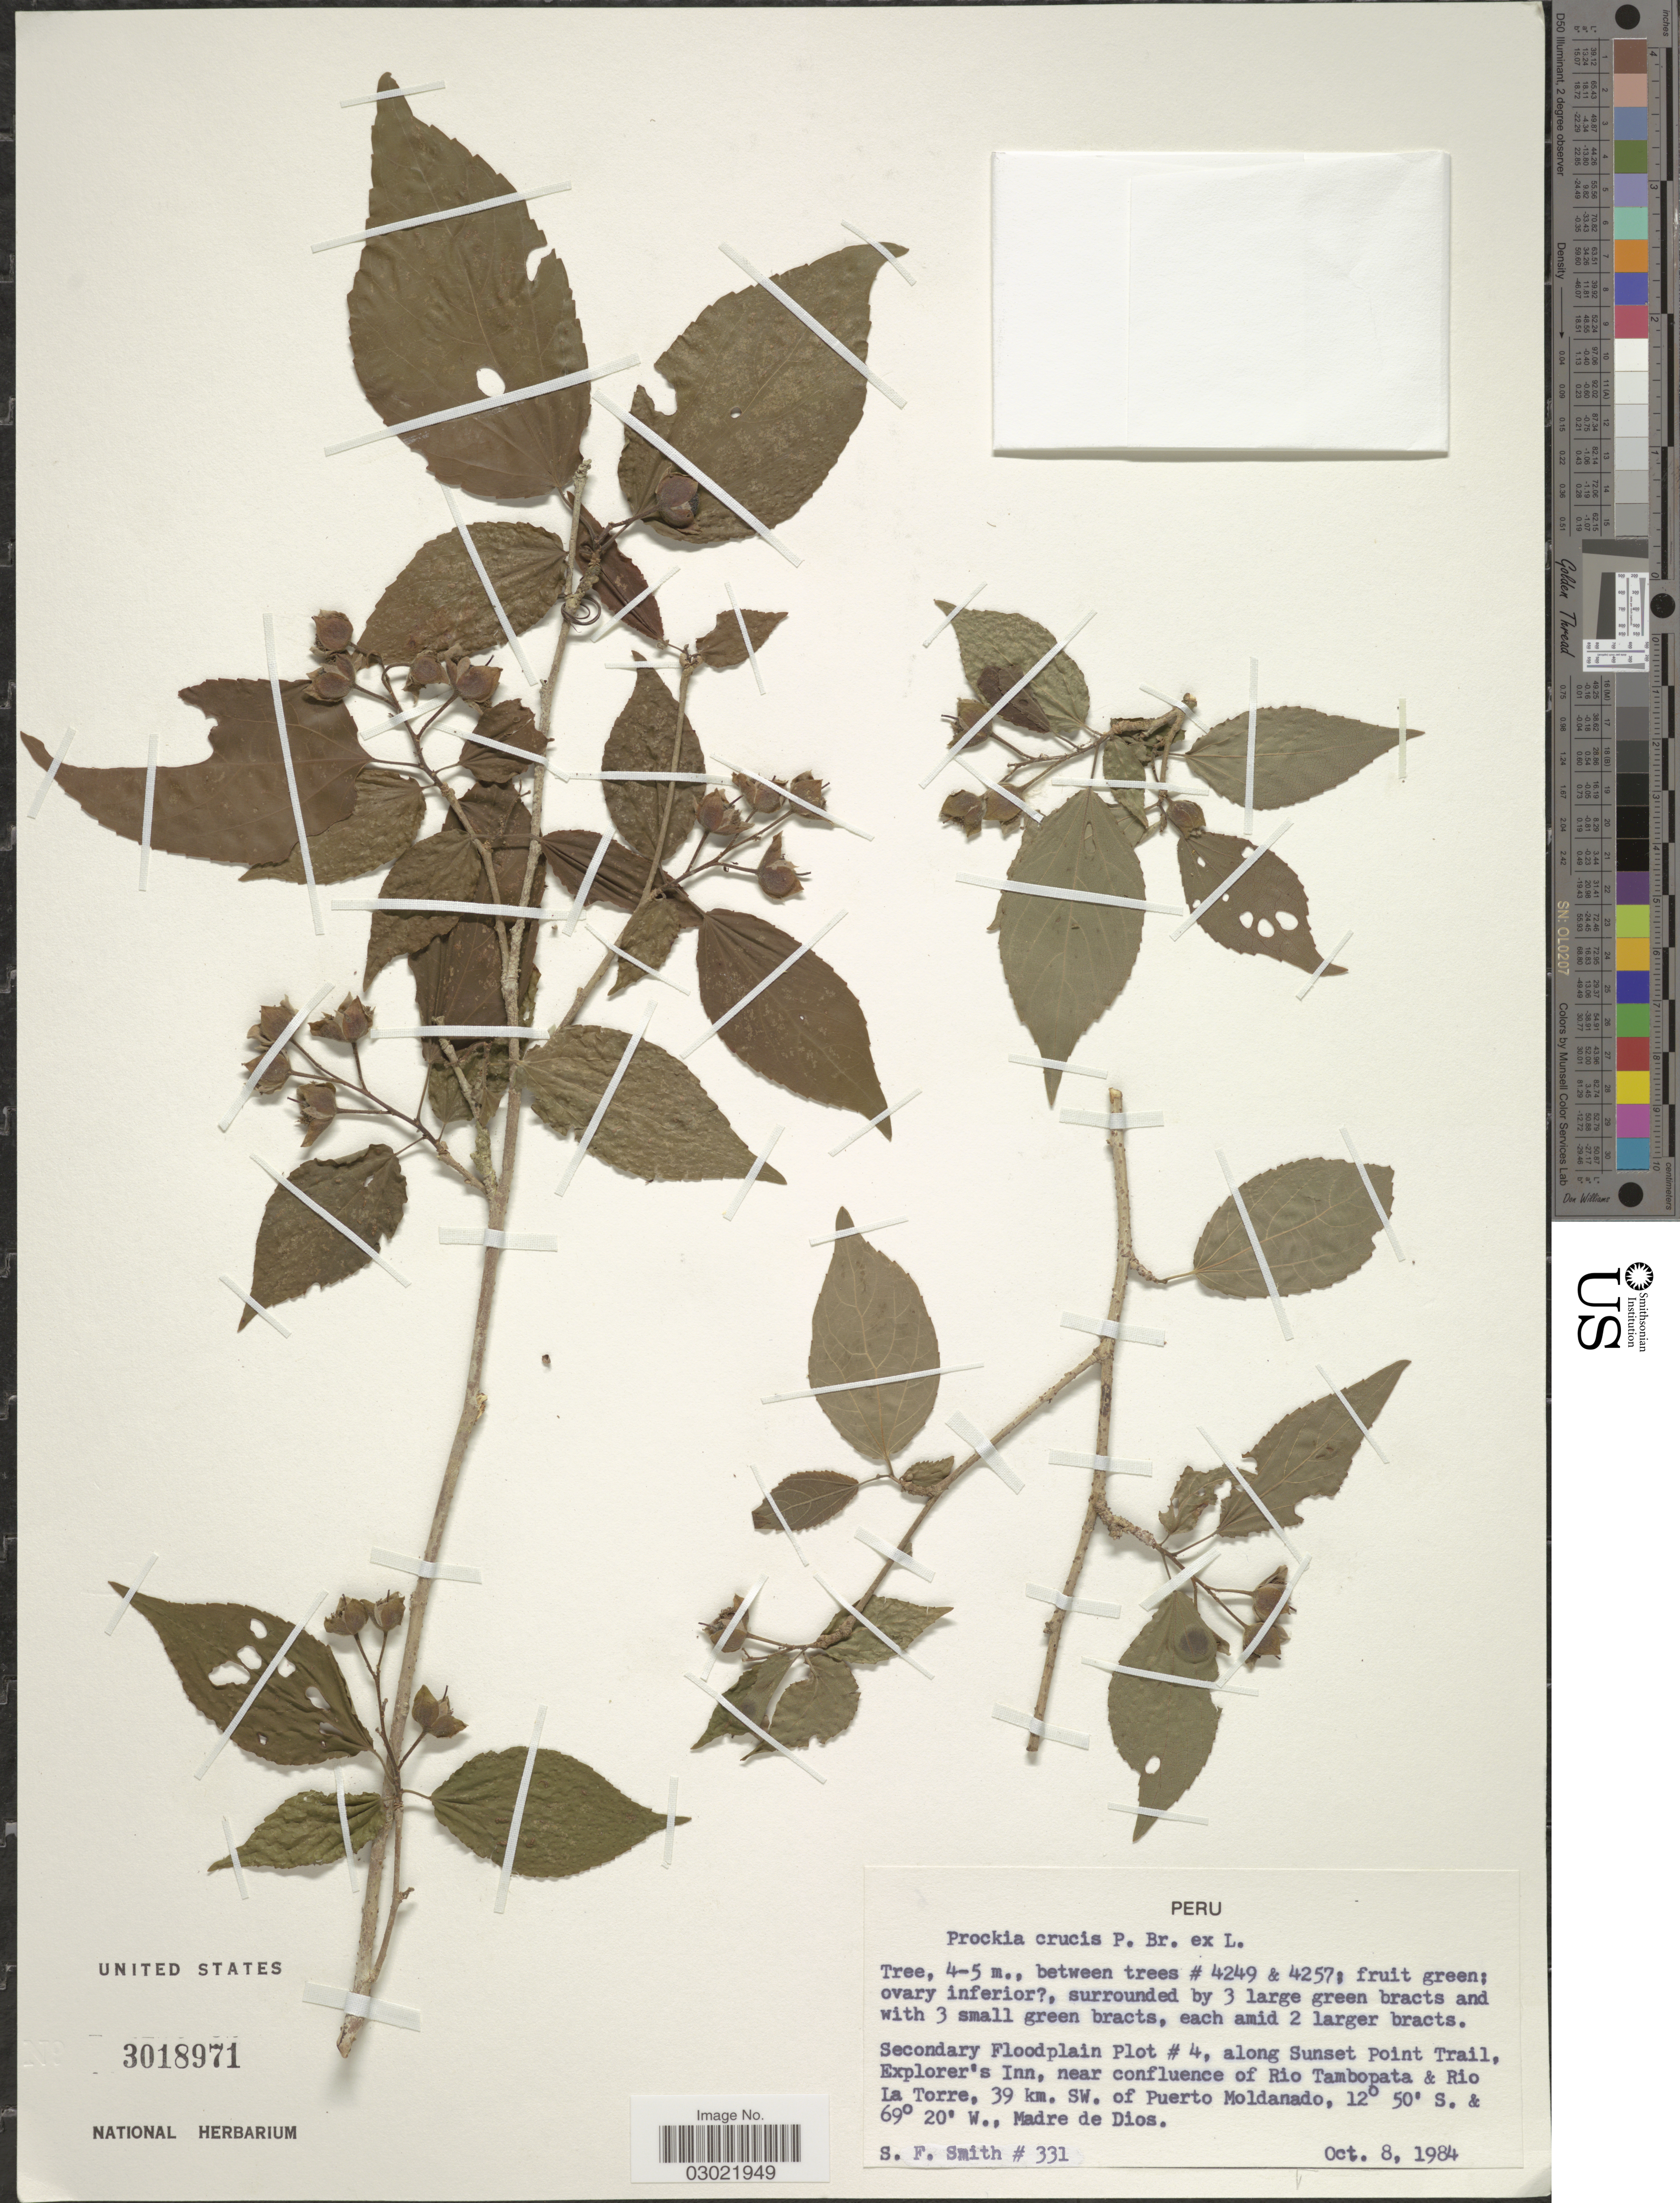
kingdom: Plantae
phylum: Tracheophyta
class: Magnoliopsida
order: Malpighiales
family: Salicaceae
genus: Prockia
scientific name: Prockia crucis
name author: P. Browne ex L.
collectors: S.F. Smith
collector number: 331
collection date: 1984-10-08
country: Peru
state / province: Madre de Dios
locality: Secondary Floodplain Plot #4, along Sunset Point Trail, Explorer's Inn, near confluence of Rio Tambopata & Rio La Torre, 39 km. SW. of Puerto Moldanado.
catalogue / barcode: US 3018971